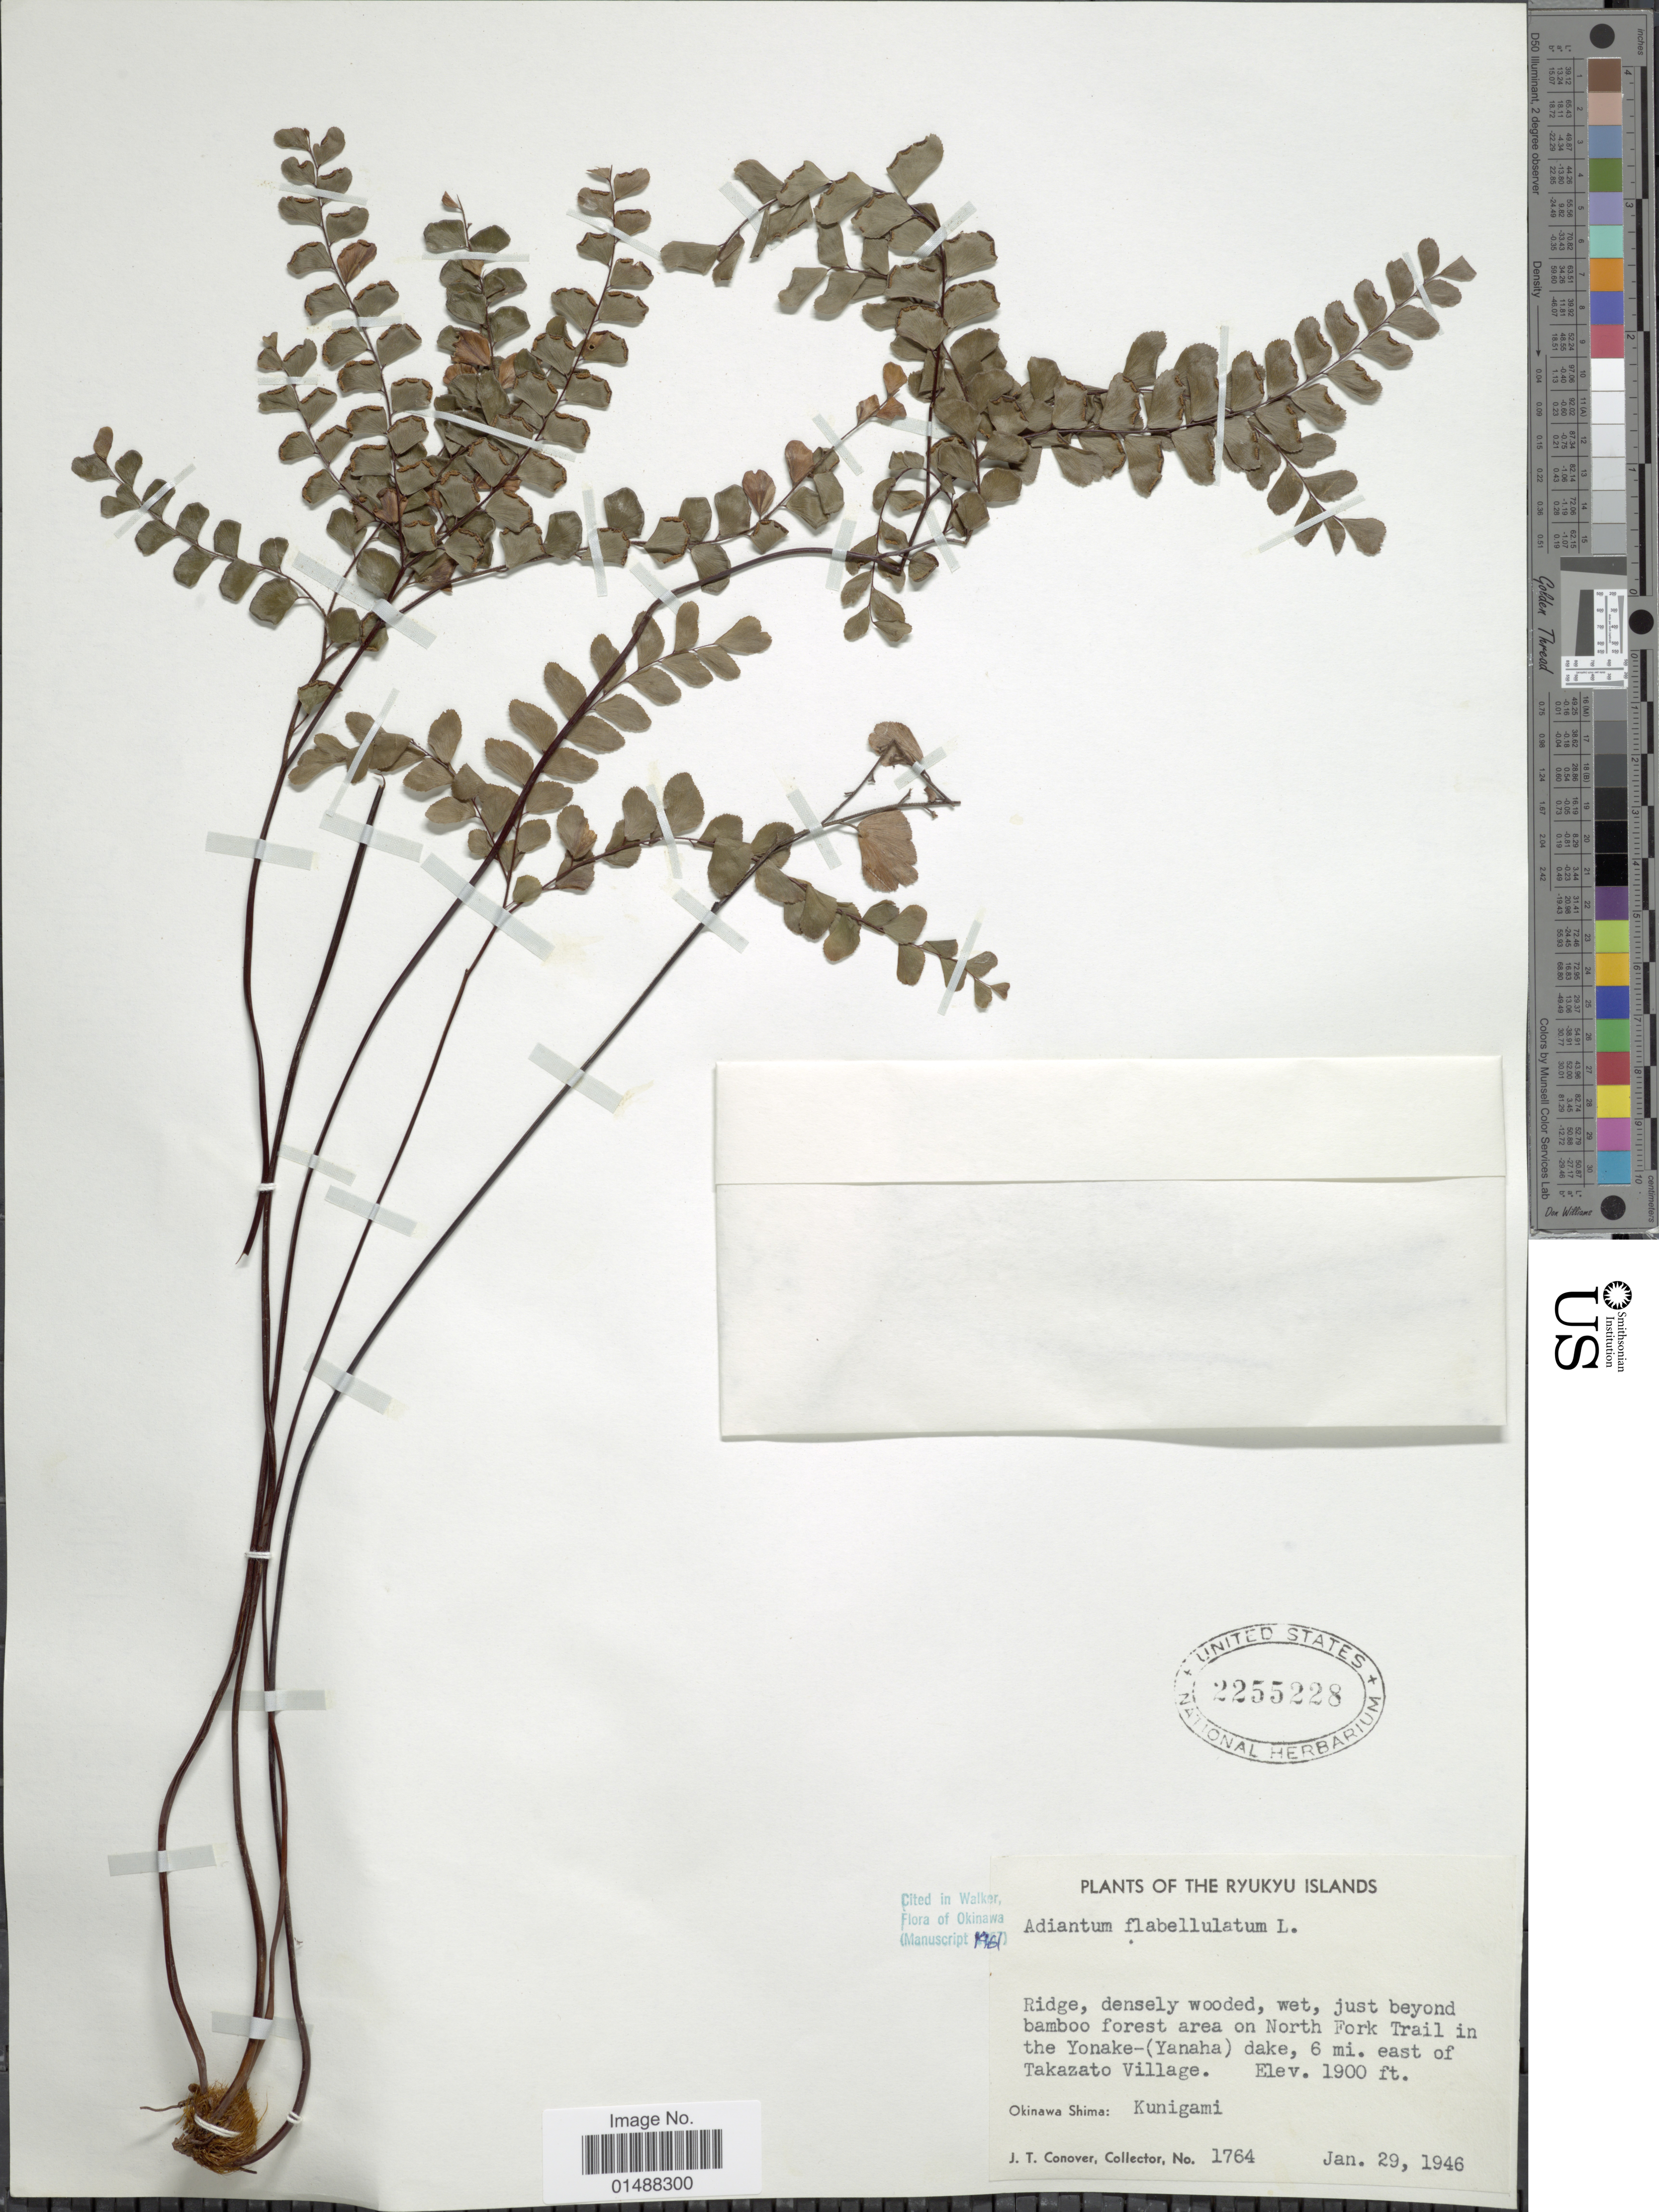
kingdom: Plantae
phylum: Tracheophyta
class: Polypodiopsida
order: Polypodiales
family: Pteridaceae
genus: Adiantum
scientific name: Adiantum flabellulatum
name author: L.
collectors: J. T. Conover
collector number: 1764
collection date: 1946-01-29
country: Japan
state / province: Okinawa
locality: Ryukyu Islands, on North Fork Trail in the Yonake-(Yanaha) dake, 6 mi. east of Takazato Village, Okinawa Shima: Kunigami.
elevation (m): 579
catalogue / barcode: US 2255228